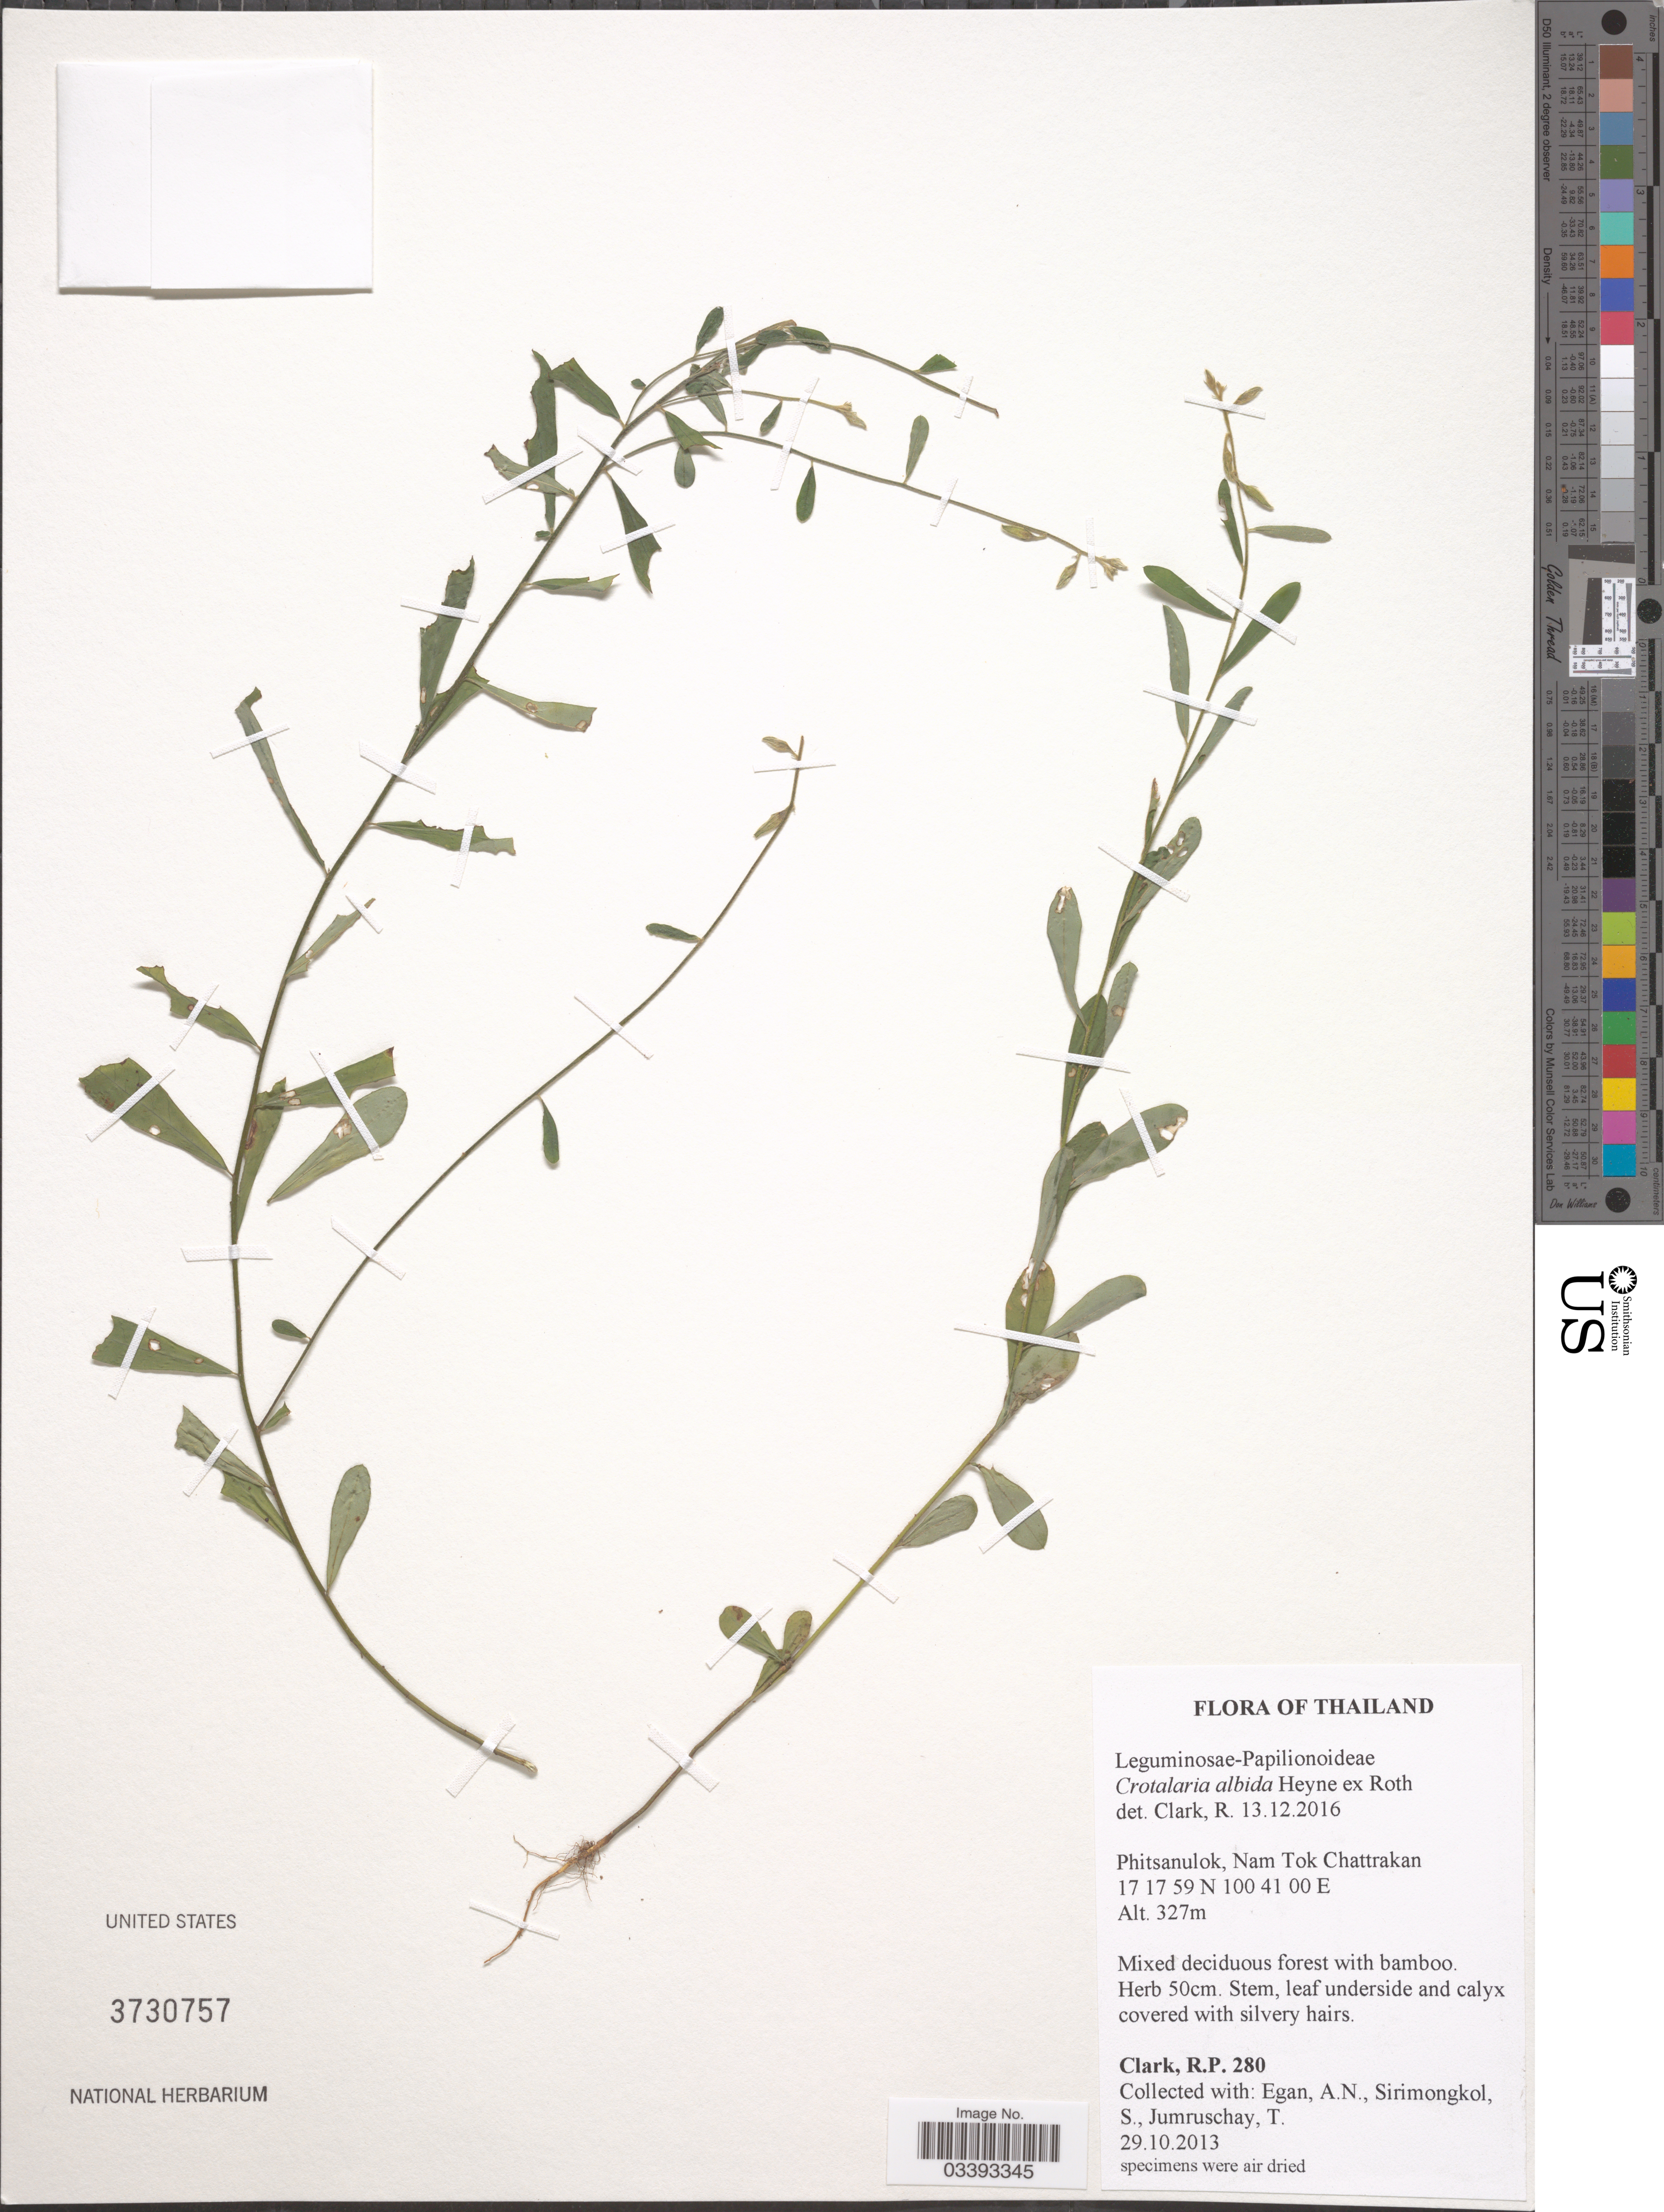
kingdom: Plantae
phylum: Tracheophyta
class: Magnoliopsida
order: Fabales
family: Fabaceae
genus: Crotalaria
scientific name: Crotalaria albida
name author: B. Heyne ex Roth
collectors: R. P. Clark, A. N. Egan, S. Sirimongkol & T. Jumruschay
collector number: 280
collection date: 2013-10-29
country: Thailand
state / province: Phitsanulok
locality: Nam Tok Chattrakan.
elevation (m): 327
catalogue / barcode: US 3730757